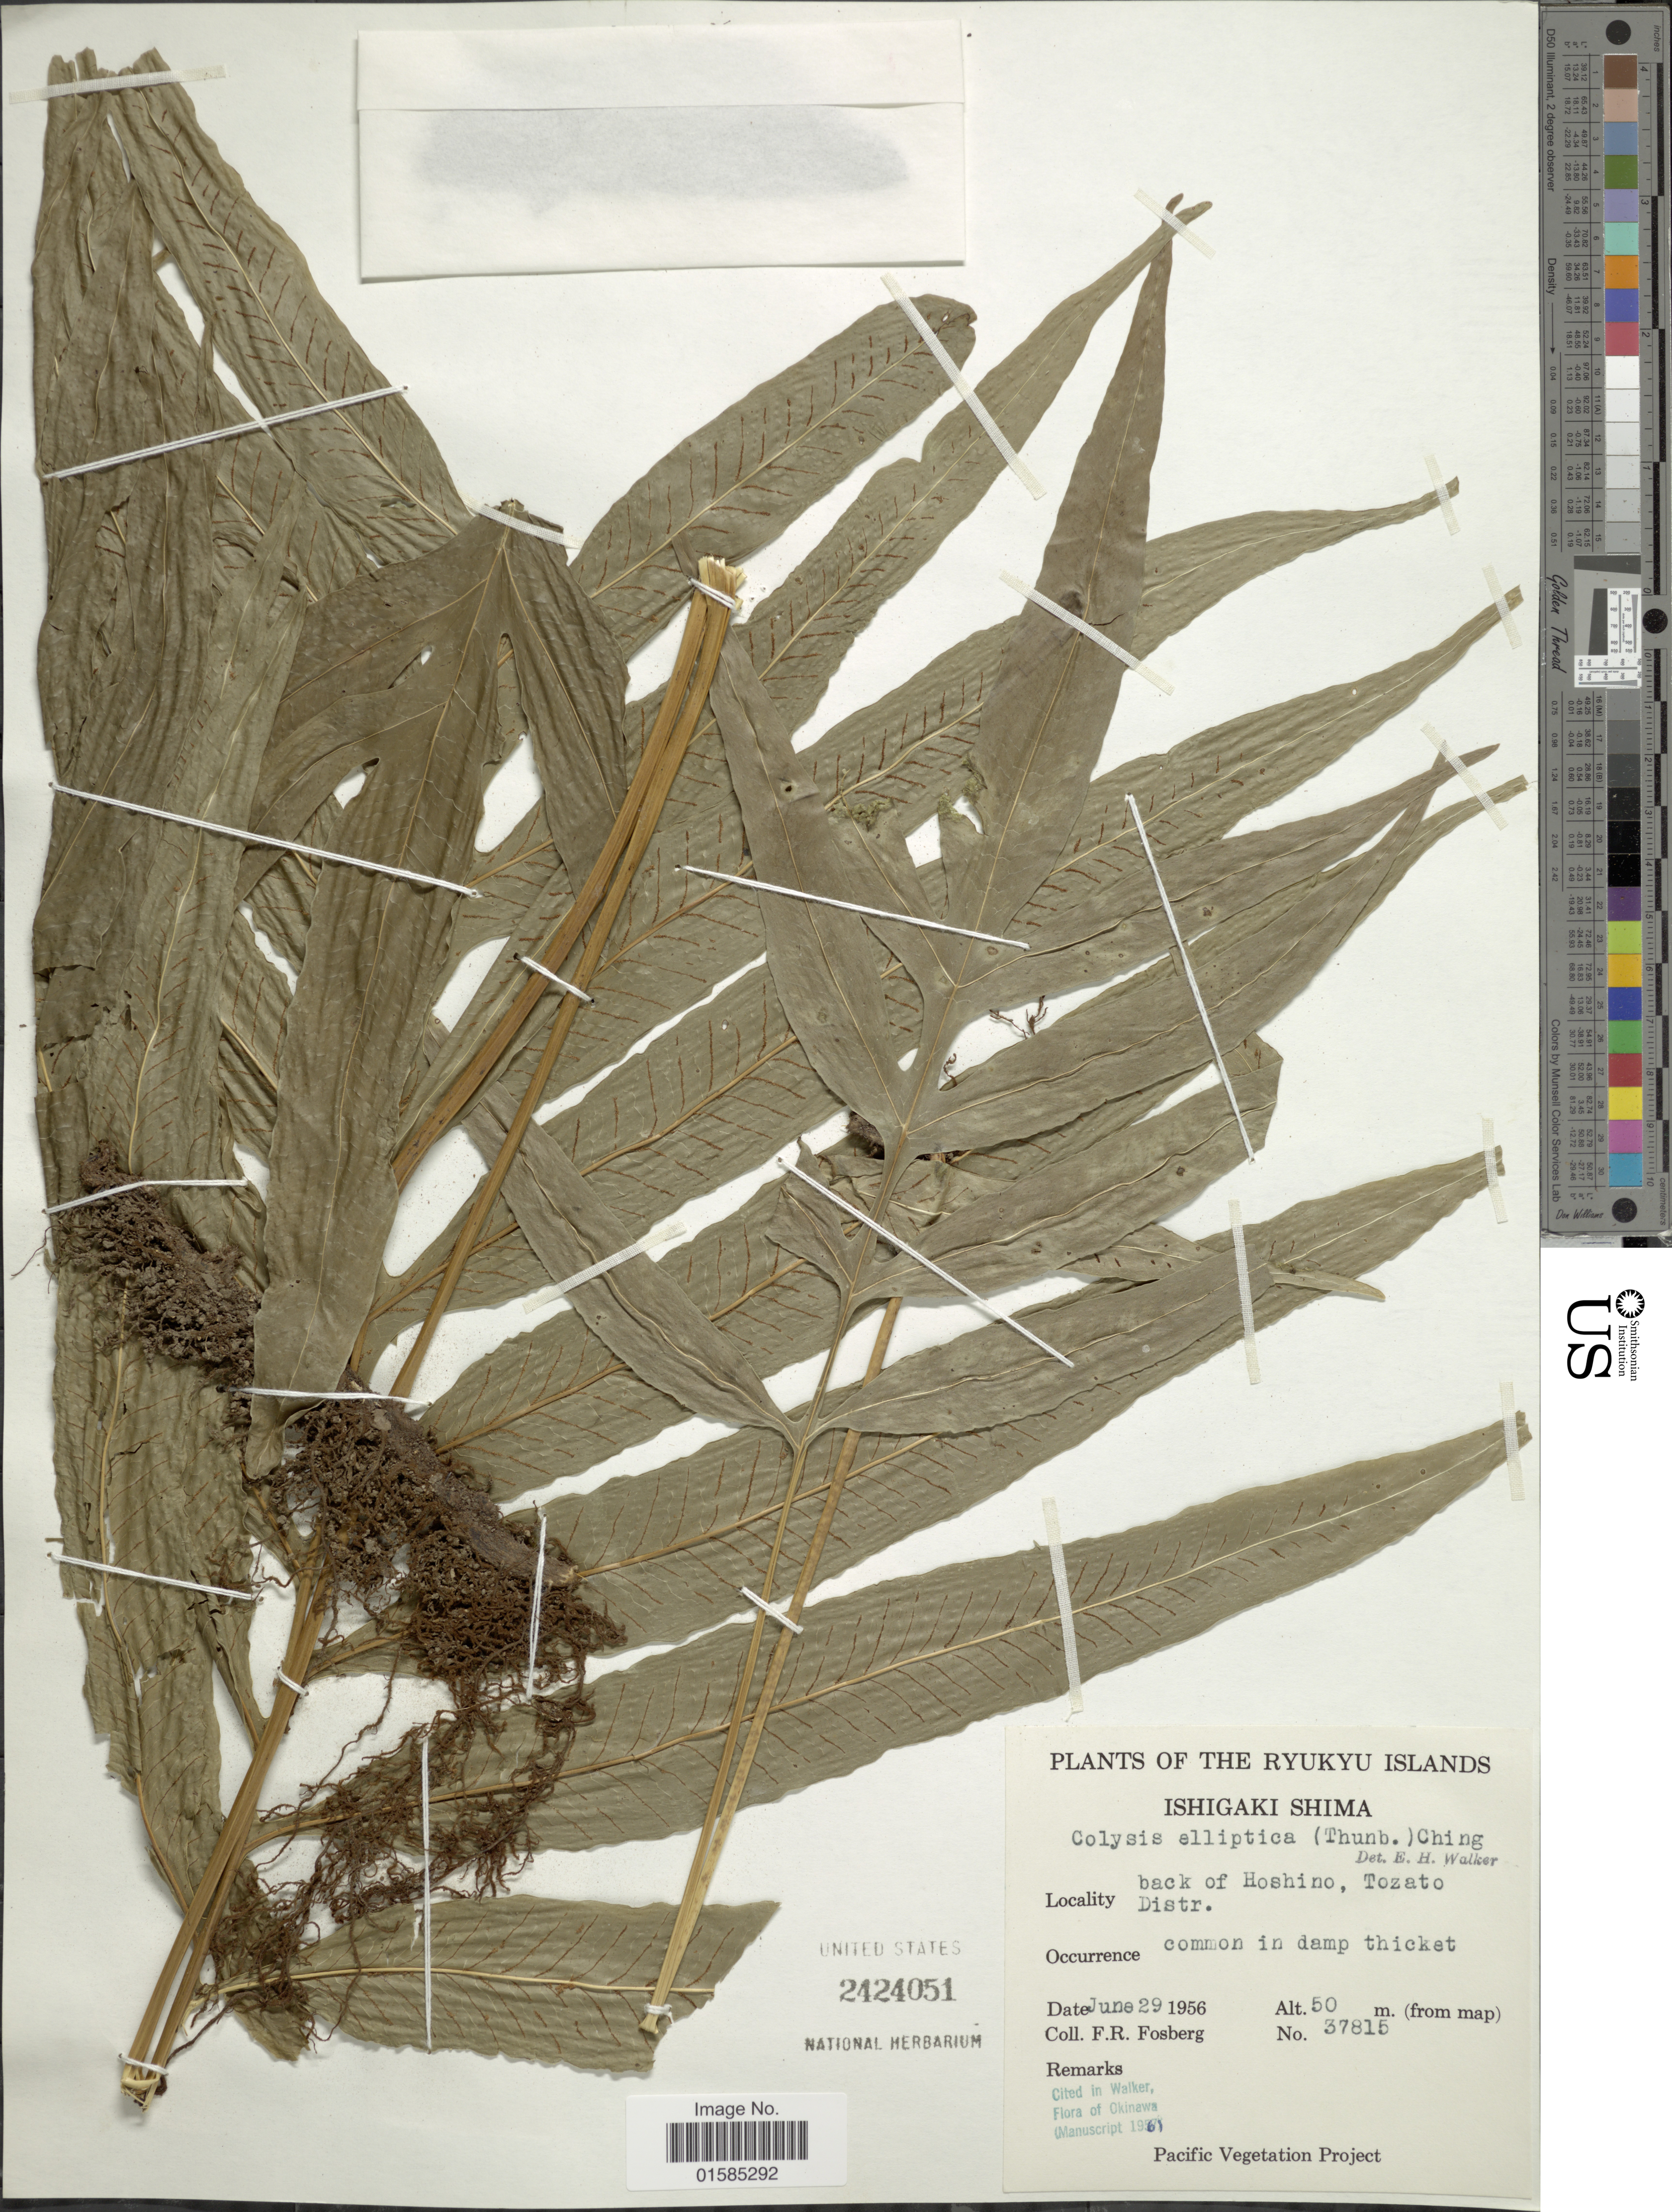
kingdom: Plantae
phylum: Tracheophyta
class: Polypodiopsida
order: Polypodiales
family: Polypodiaceae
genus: Leptochilus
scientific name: Leptochilus ellipticus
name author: (Thunb.) Noot.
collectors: F. R. Fosberg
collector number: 37815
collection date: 1956-06-29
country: Japan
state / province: Okinawa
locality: Ryukyu Islands, Ishigaki Shima, back of Hoshino, Tozato Distr.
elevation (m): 50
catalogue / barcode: US 2424051